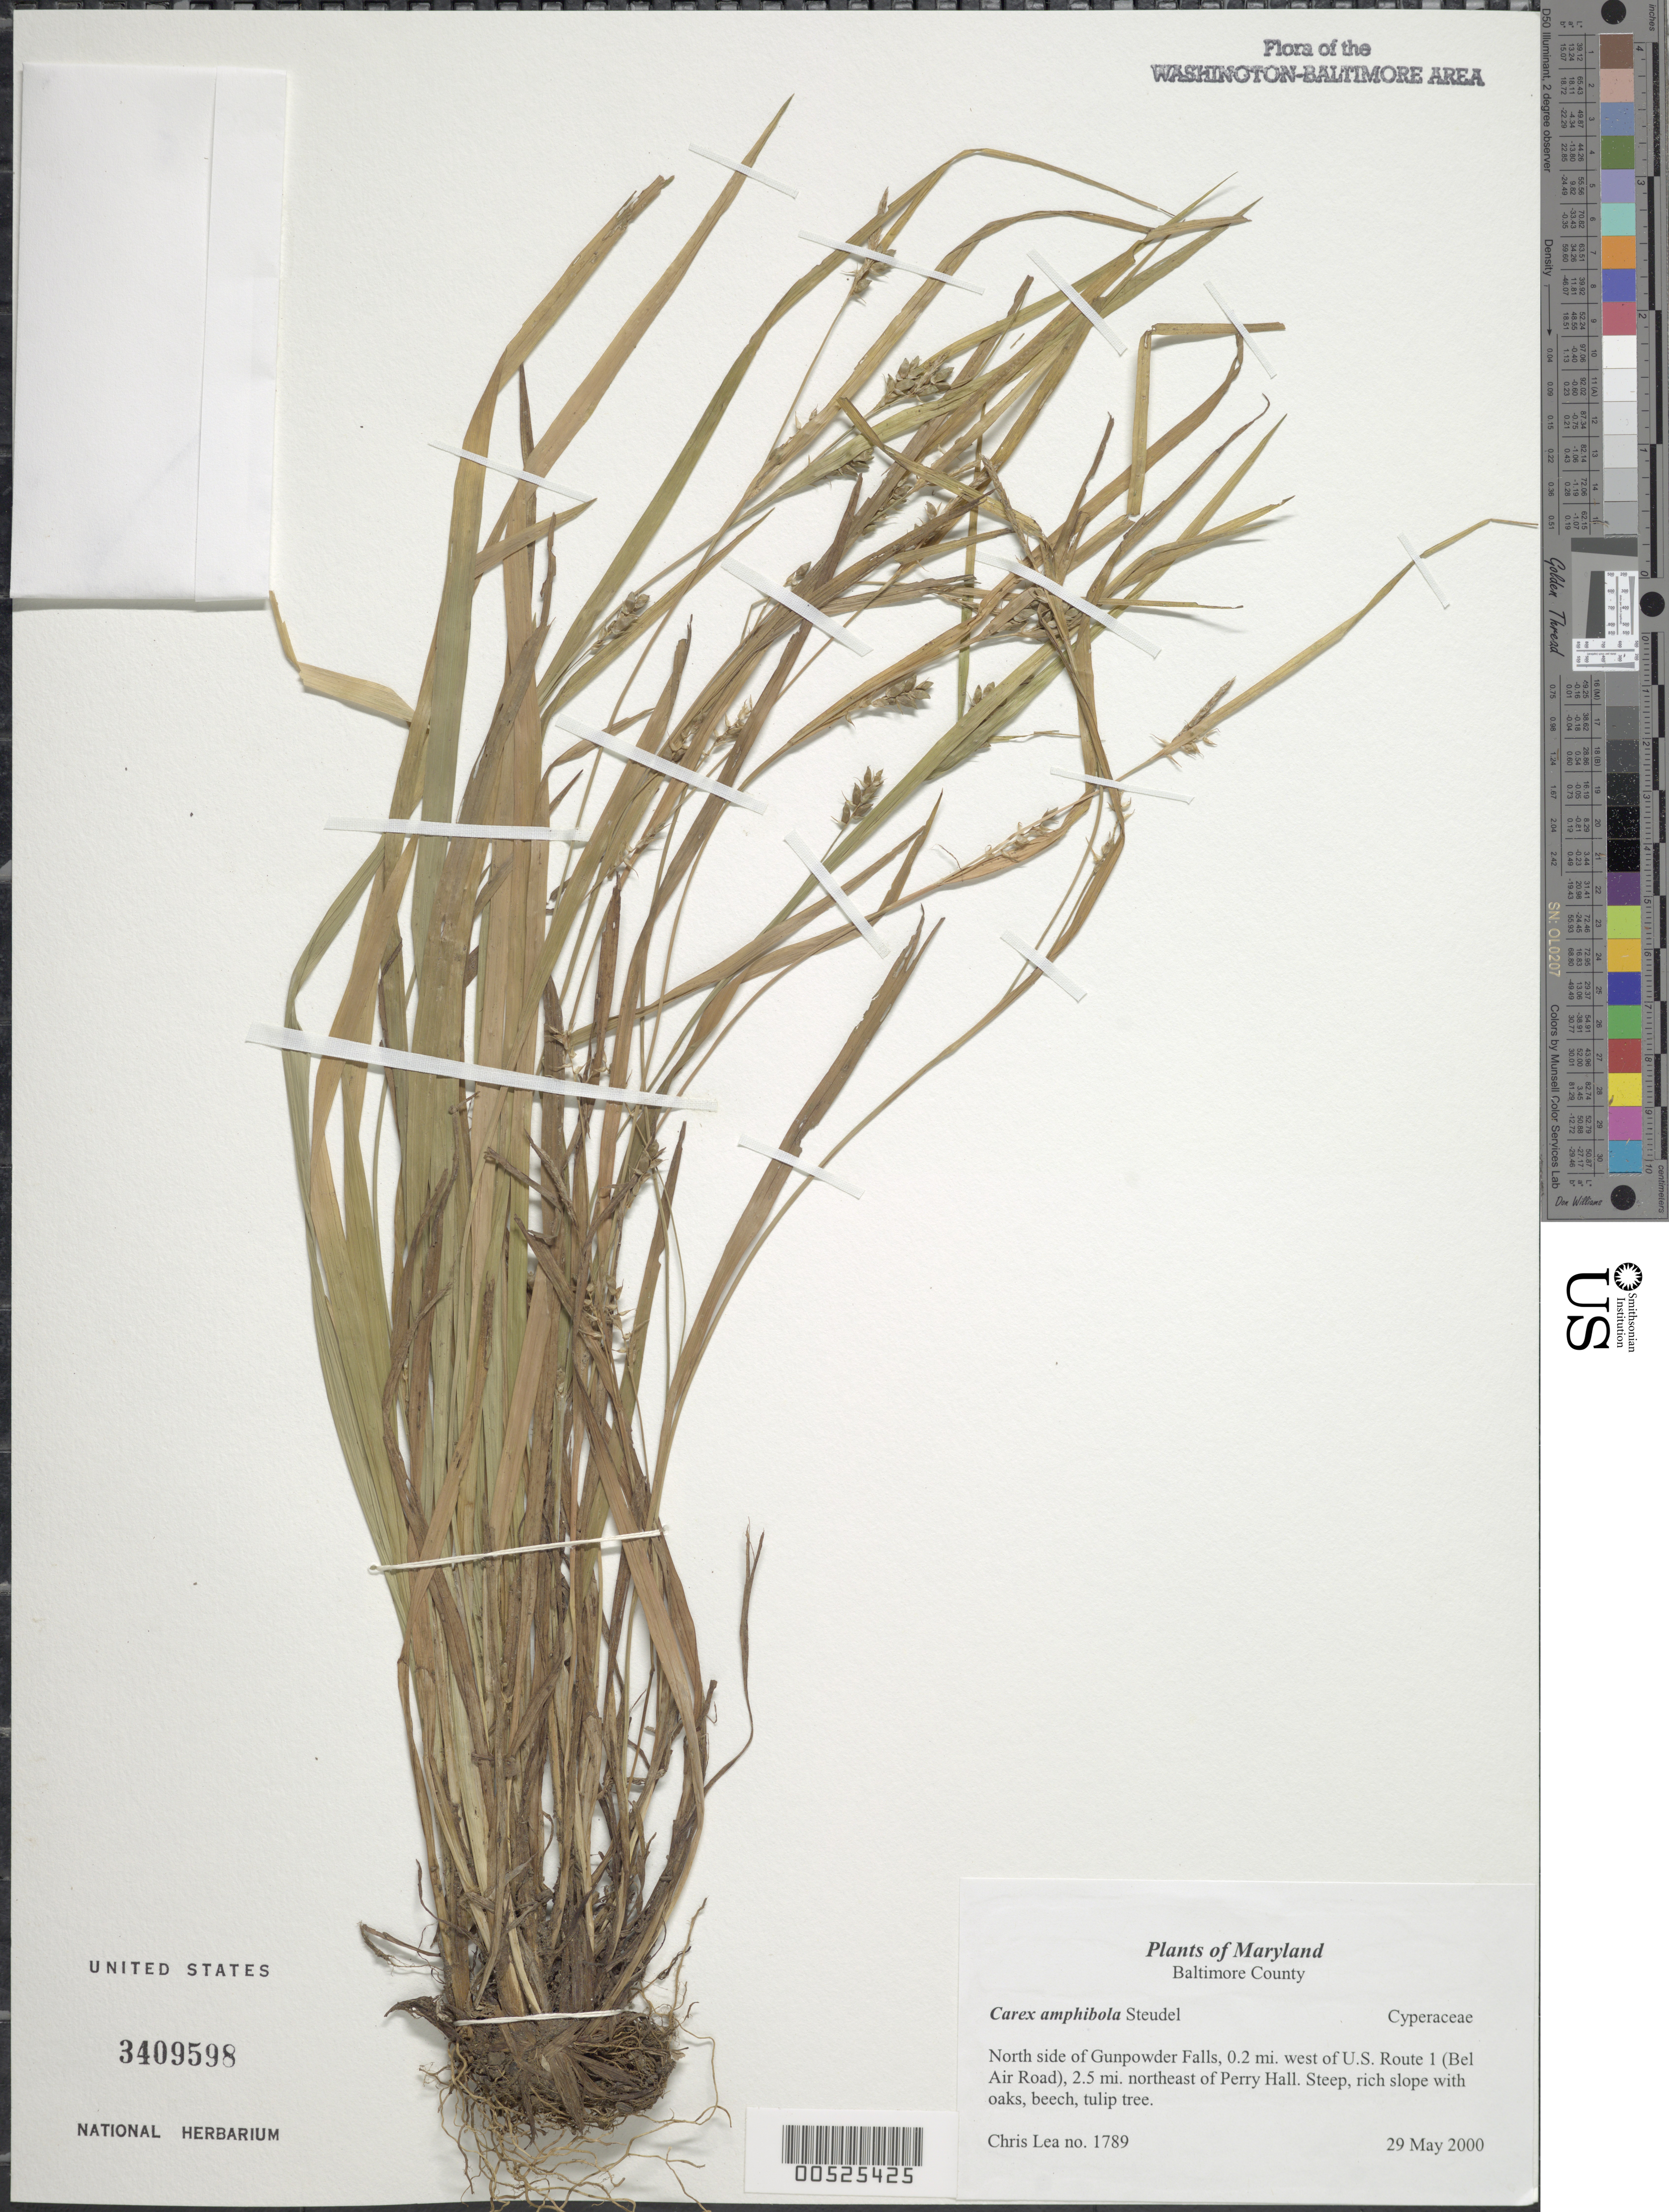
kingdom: Plantae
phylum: Tracheophyta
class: Liliopsida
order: Poales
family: Cyperaceae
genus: Carex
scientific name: Carex amphibola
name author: Steud.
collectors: C. Lea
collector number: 1789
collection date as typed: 29 May 2000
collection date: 2000-05-29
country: United States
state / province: Maryland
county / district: Baltimore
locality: North side of Gunpowder Falls, 0.2 mi. west of U.S. Route 1 (Bel Air Road), 2.5 mi. northeast of Perry Hall.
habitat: Steep, rich slope with oaks, beech, tulip tree.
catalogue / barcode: US 3409598